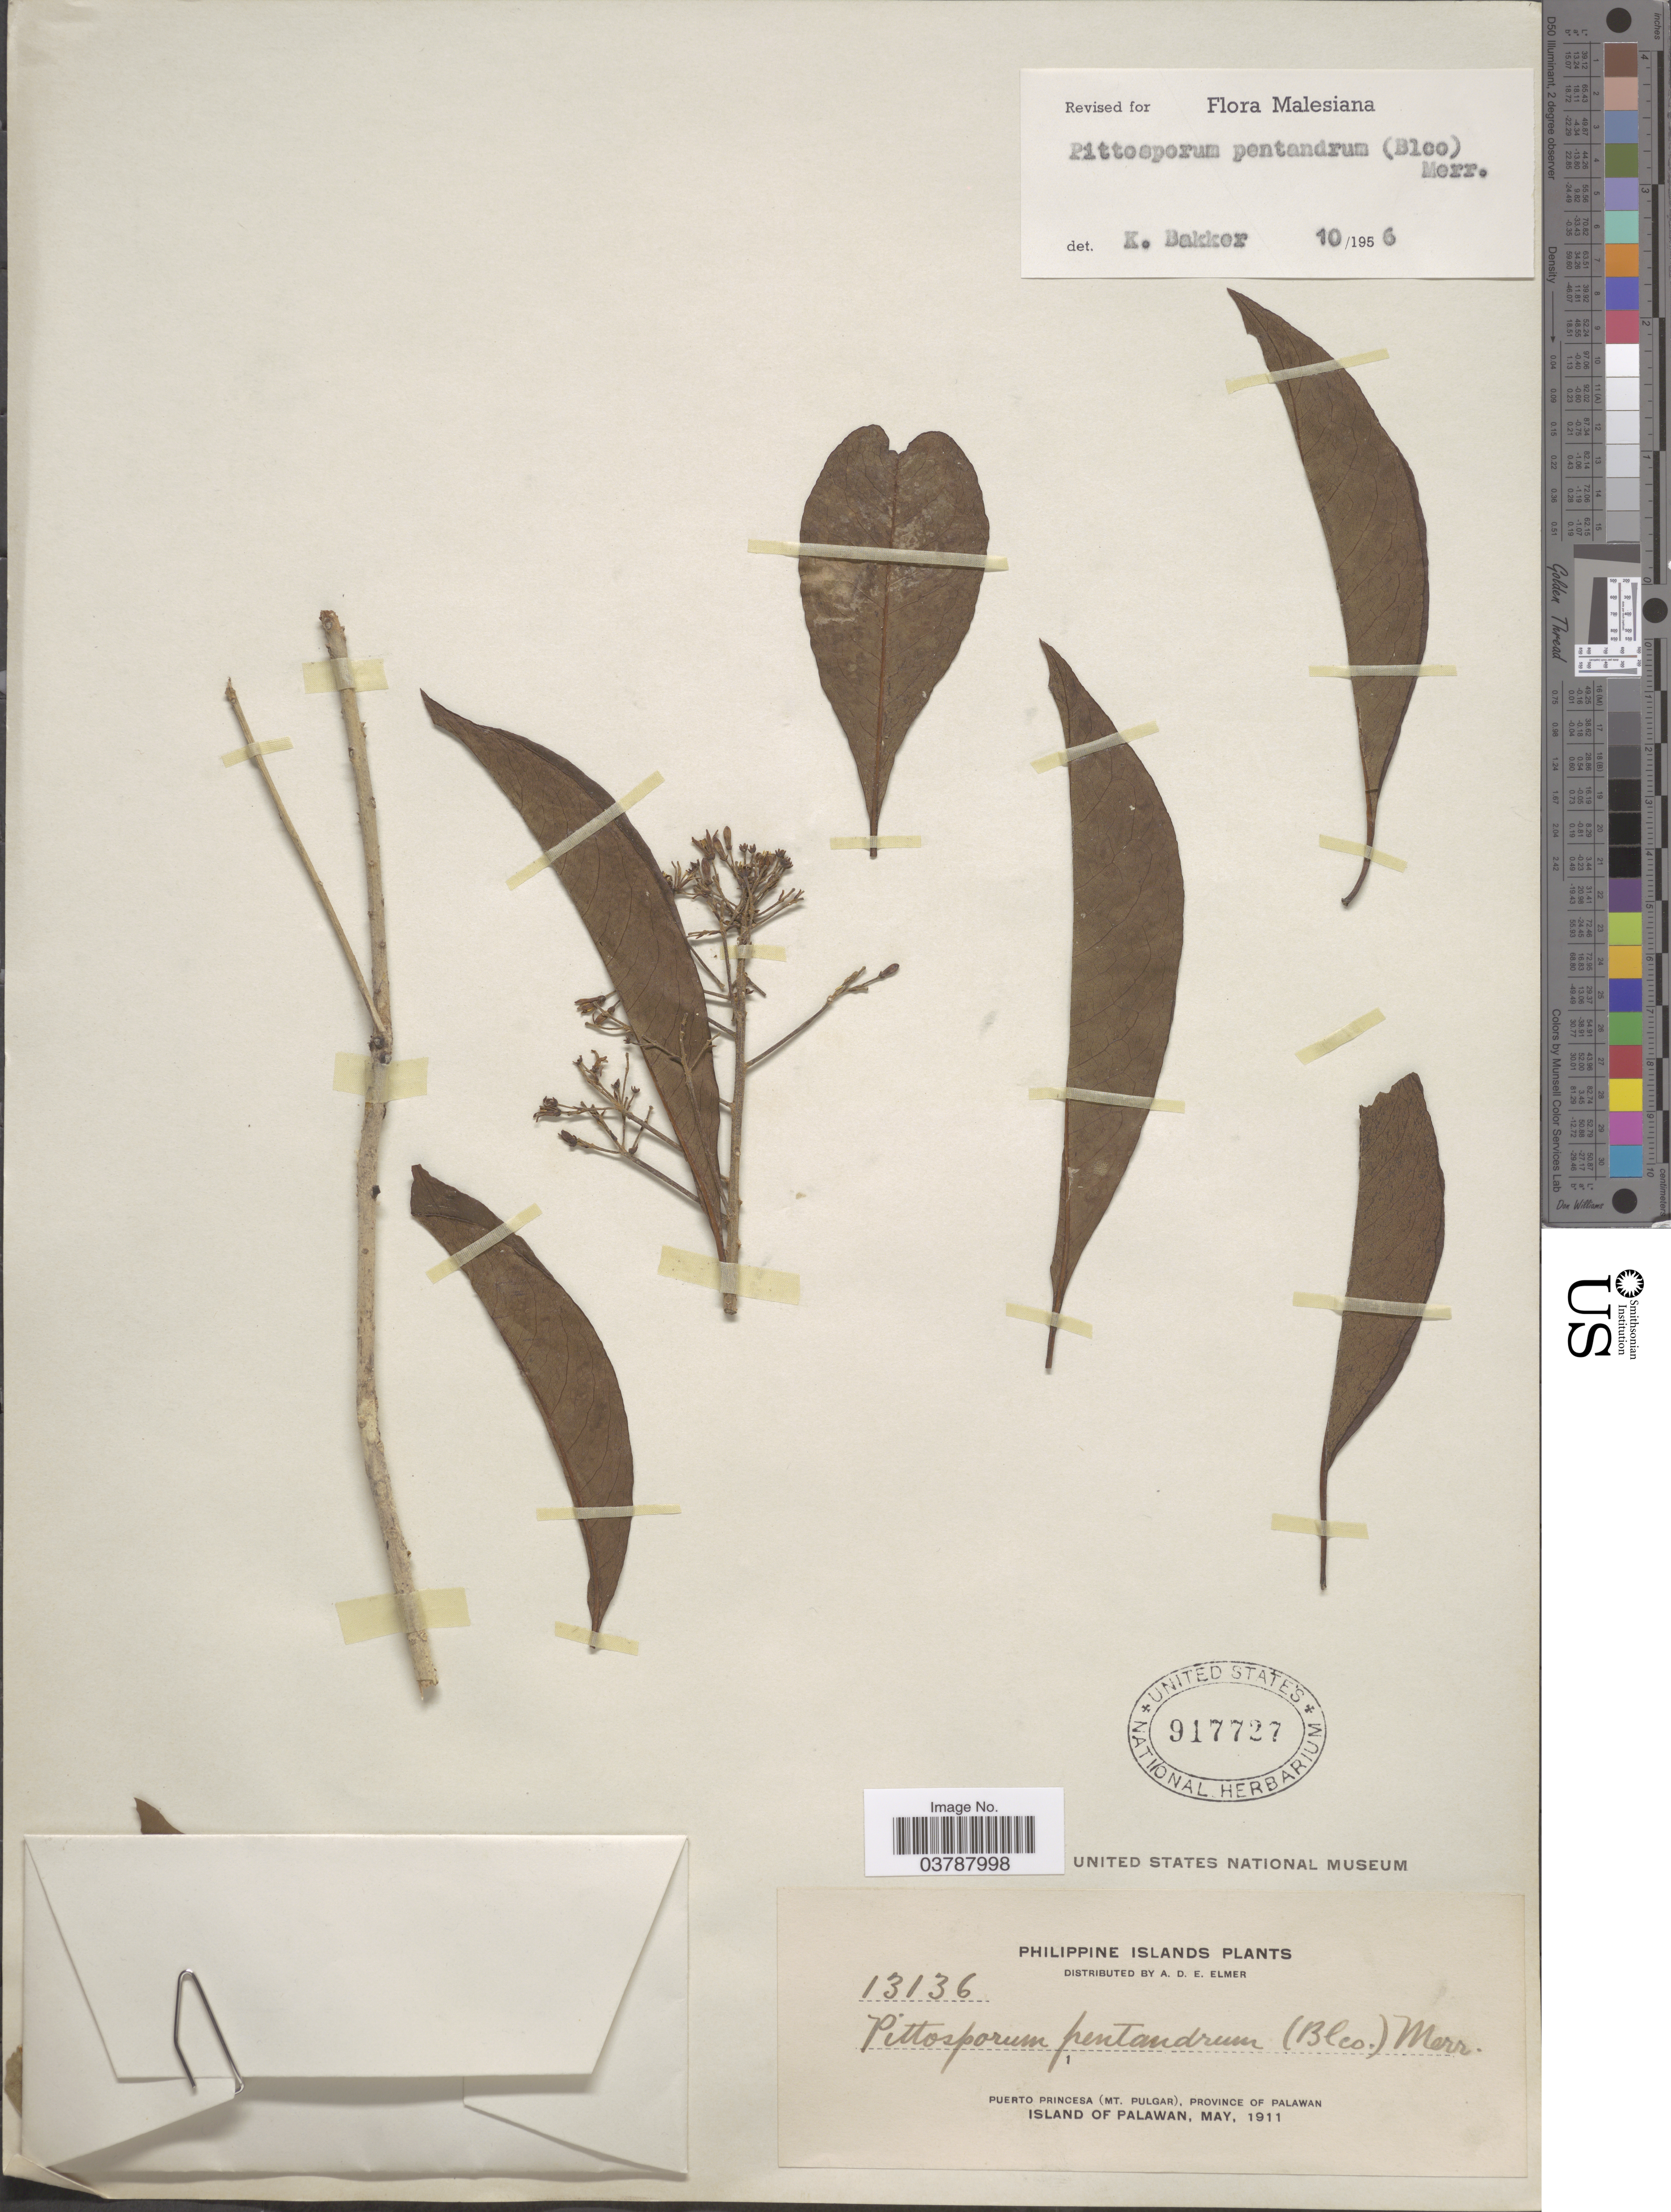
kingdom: Plantae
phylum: Tracheophyta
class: Magnoliopsida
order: Apiales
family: Pittosporaceae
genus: Pittosporum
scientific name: Pittosporum pentandrum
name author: (Blanco) Merr.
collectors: A. D. E. Elmer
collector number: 13136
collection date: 1911-05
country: Philippines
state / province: Mimaropa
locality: Puerto Princesa (Mt. Pulgar). Island of Palawan.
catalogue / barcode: US 917727